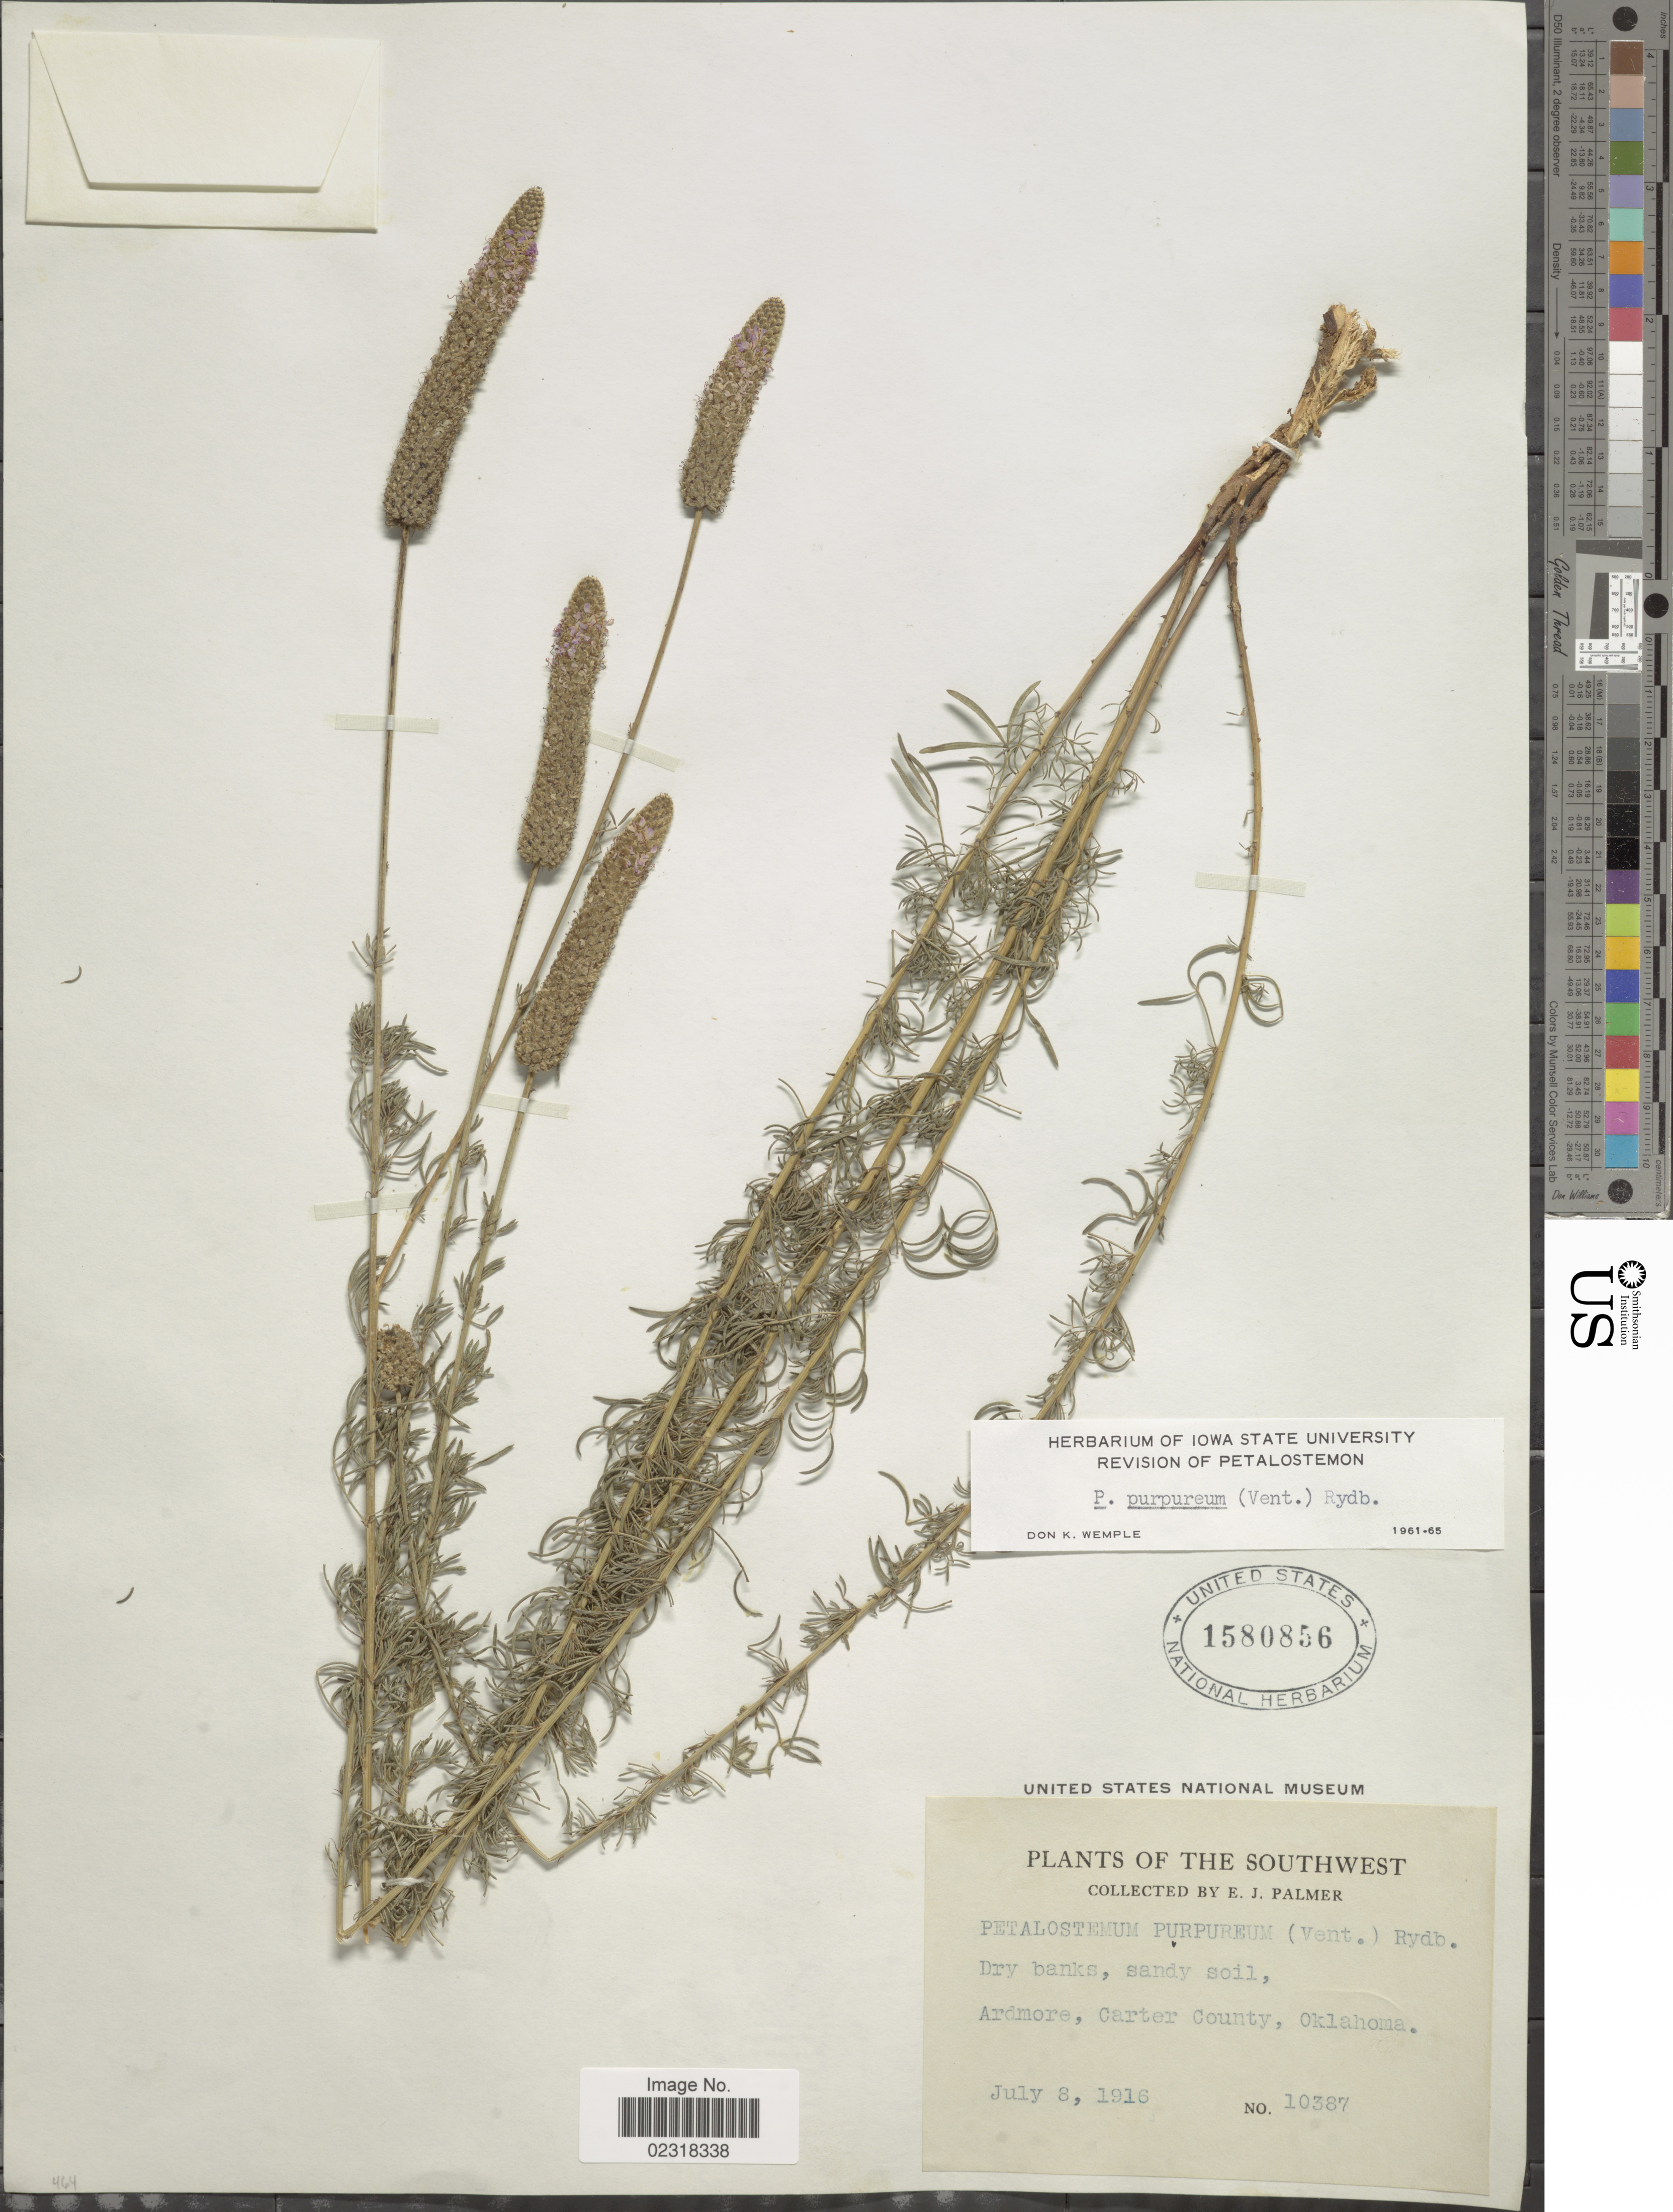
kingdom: Plantae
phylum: Tracheophyta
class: Magnoliopsida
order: Fabales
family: Fabaceae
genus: Dalea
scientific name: Dalea purpurea var. purpurea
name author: Vent.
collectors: E. J. Palmer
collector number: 10387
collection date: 1916-07-08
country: United States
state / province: Oklahoma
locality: The Southwest, Dry banks, sandy soil, Ardmore, Carter County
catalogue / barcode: US 1580856